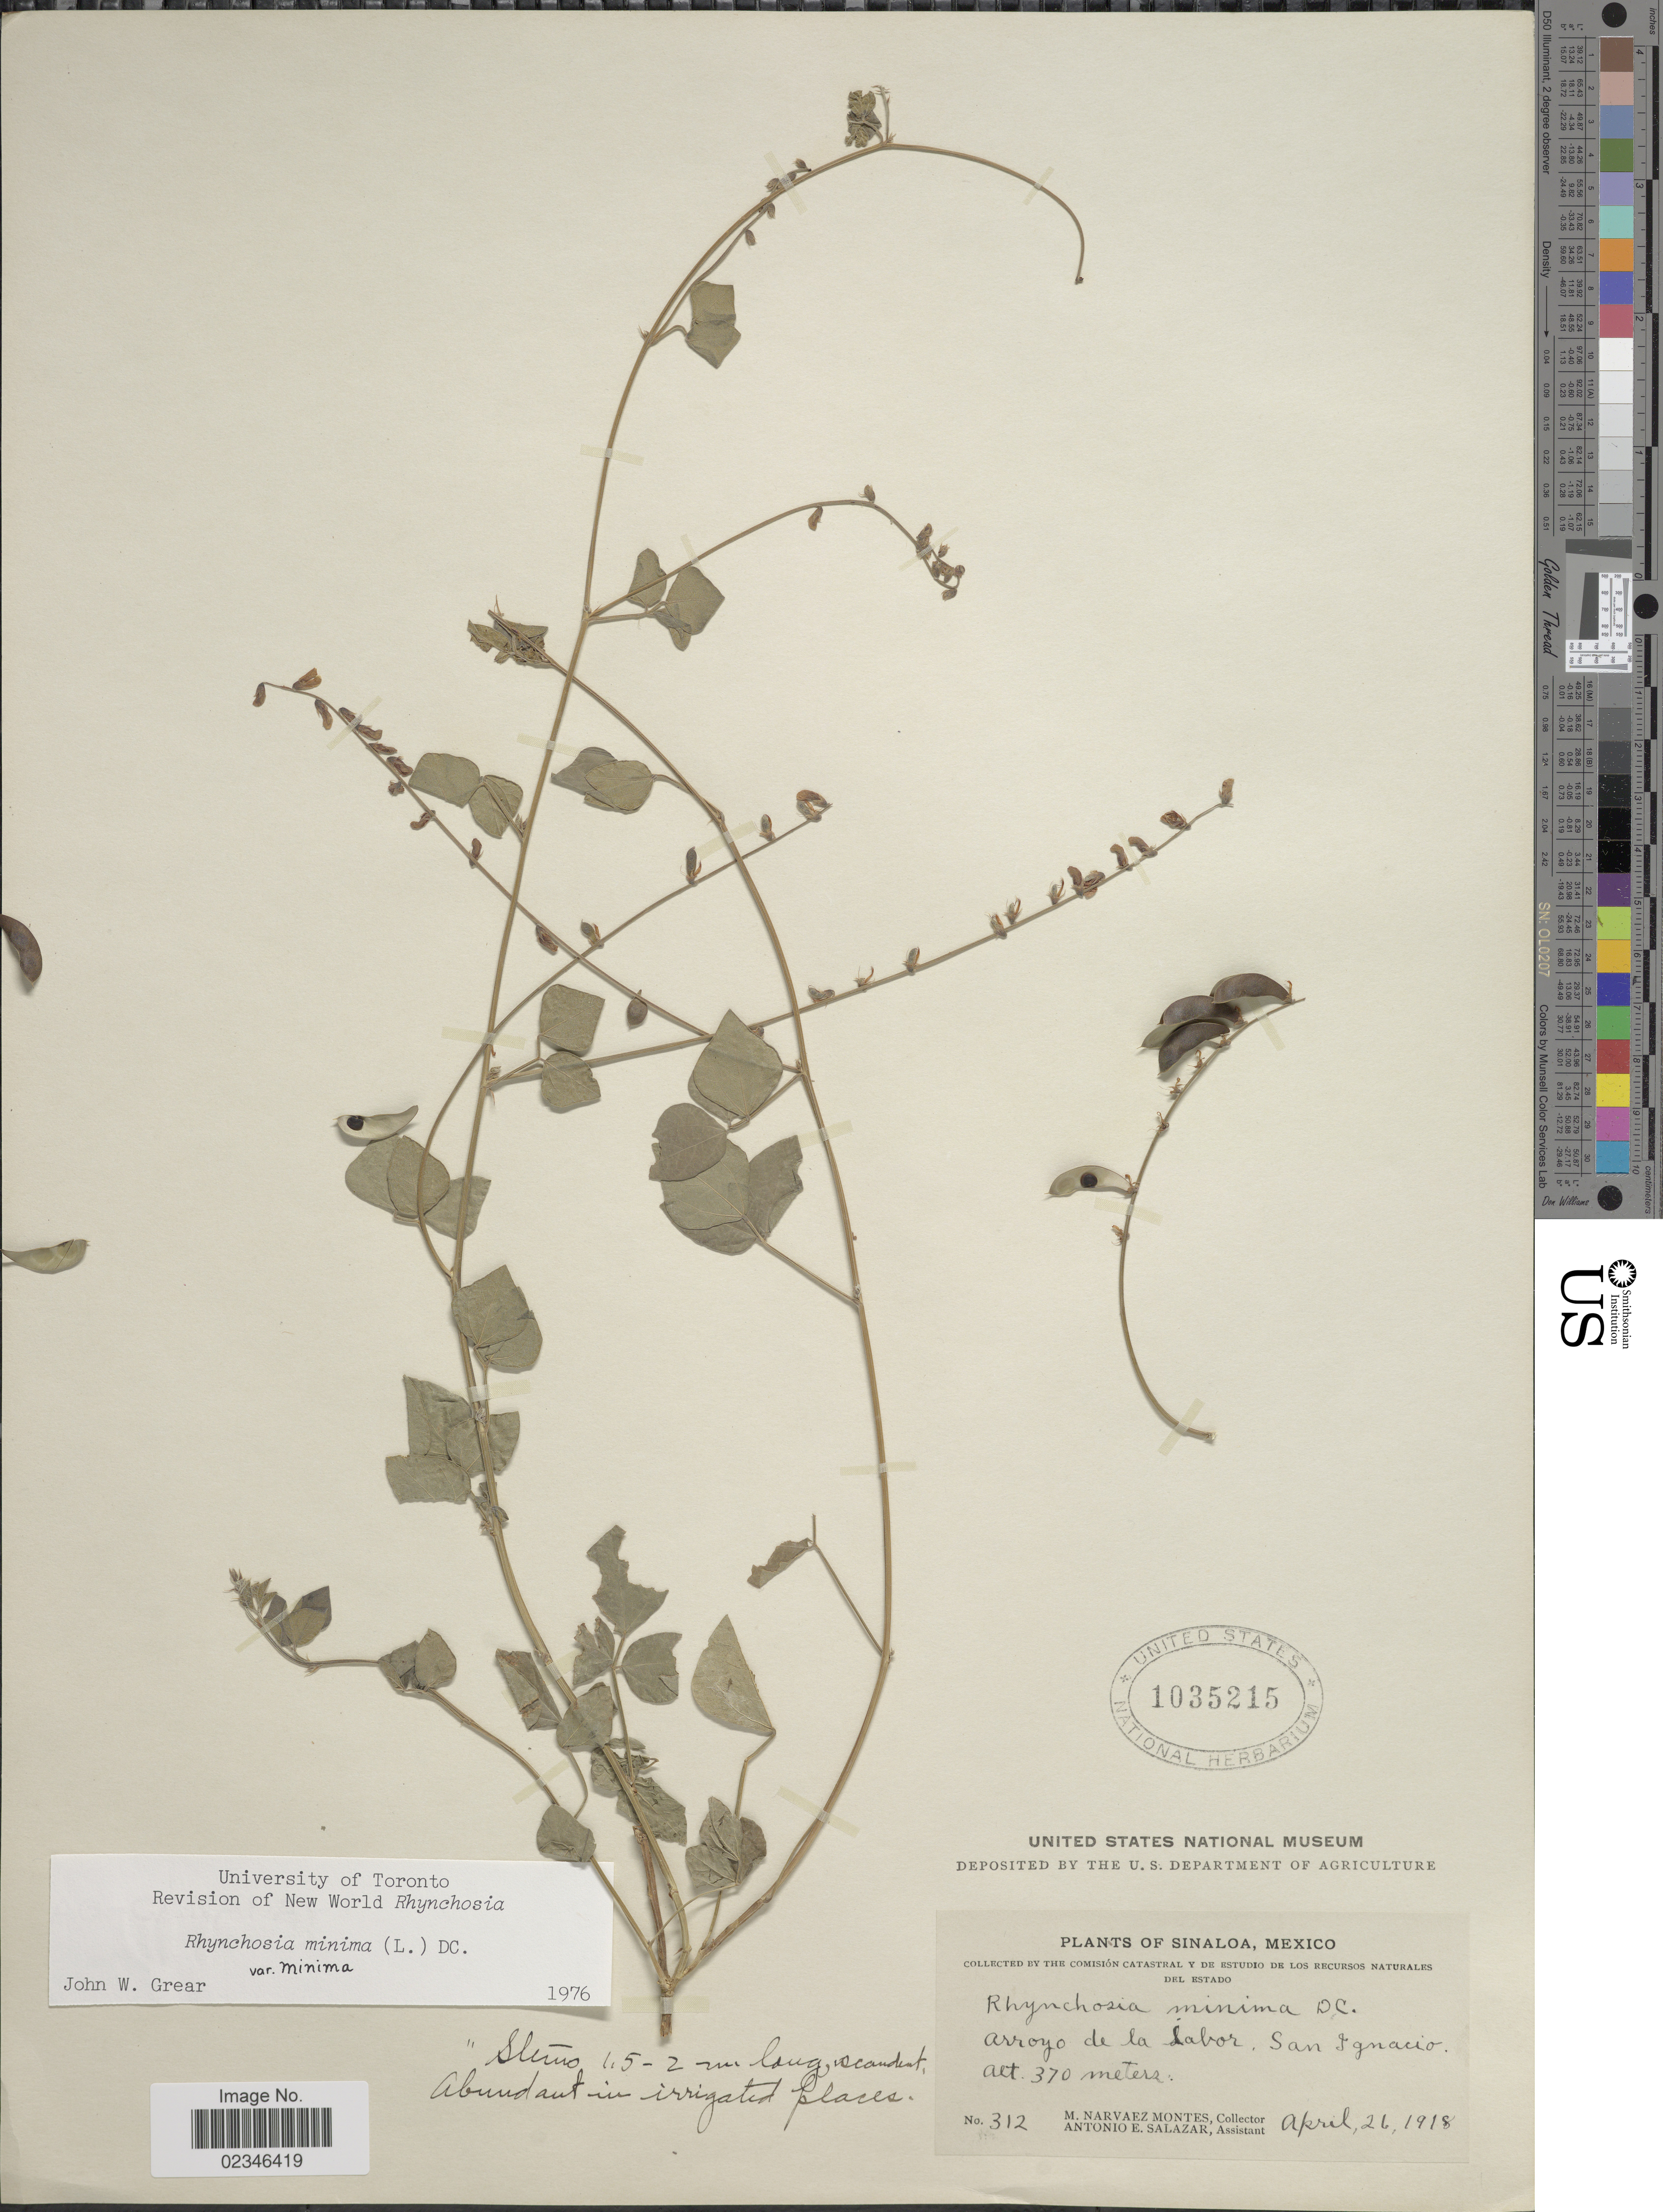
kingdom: Plantae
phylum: Tracheophyta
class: Magnoliopsida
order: Fabales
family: Fabaceae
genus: Rhynchosia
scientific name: Rhynchosia minima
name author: (L.) DC.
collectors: M. Narvaez-Montes & A. E. Salazar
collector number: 312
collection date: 1918-04-26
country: Mexico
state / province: Sinaloa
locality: Arroyo de la Labor, San Ignacio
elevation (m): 370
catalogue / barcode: US 1035215